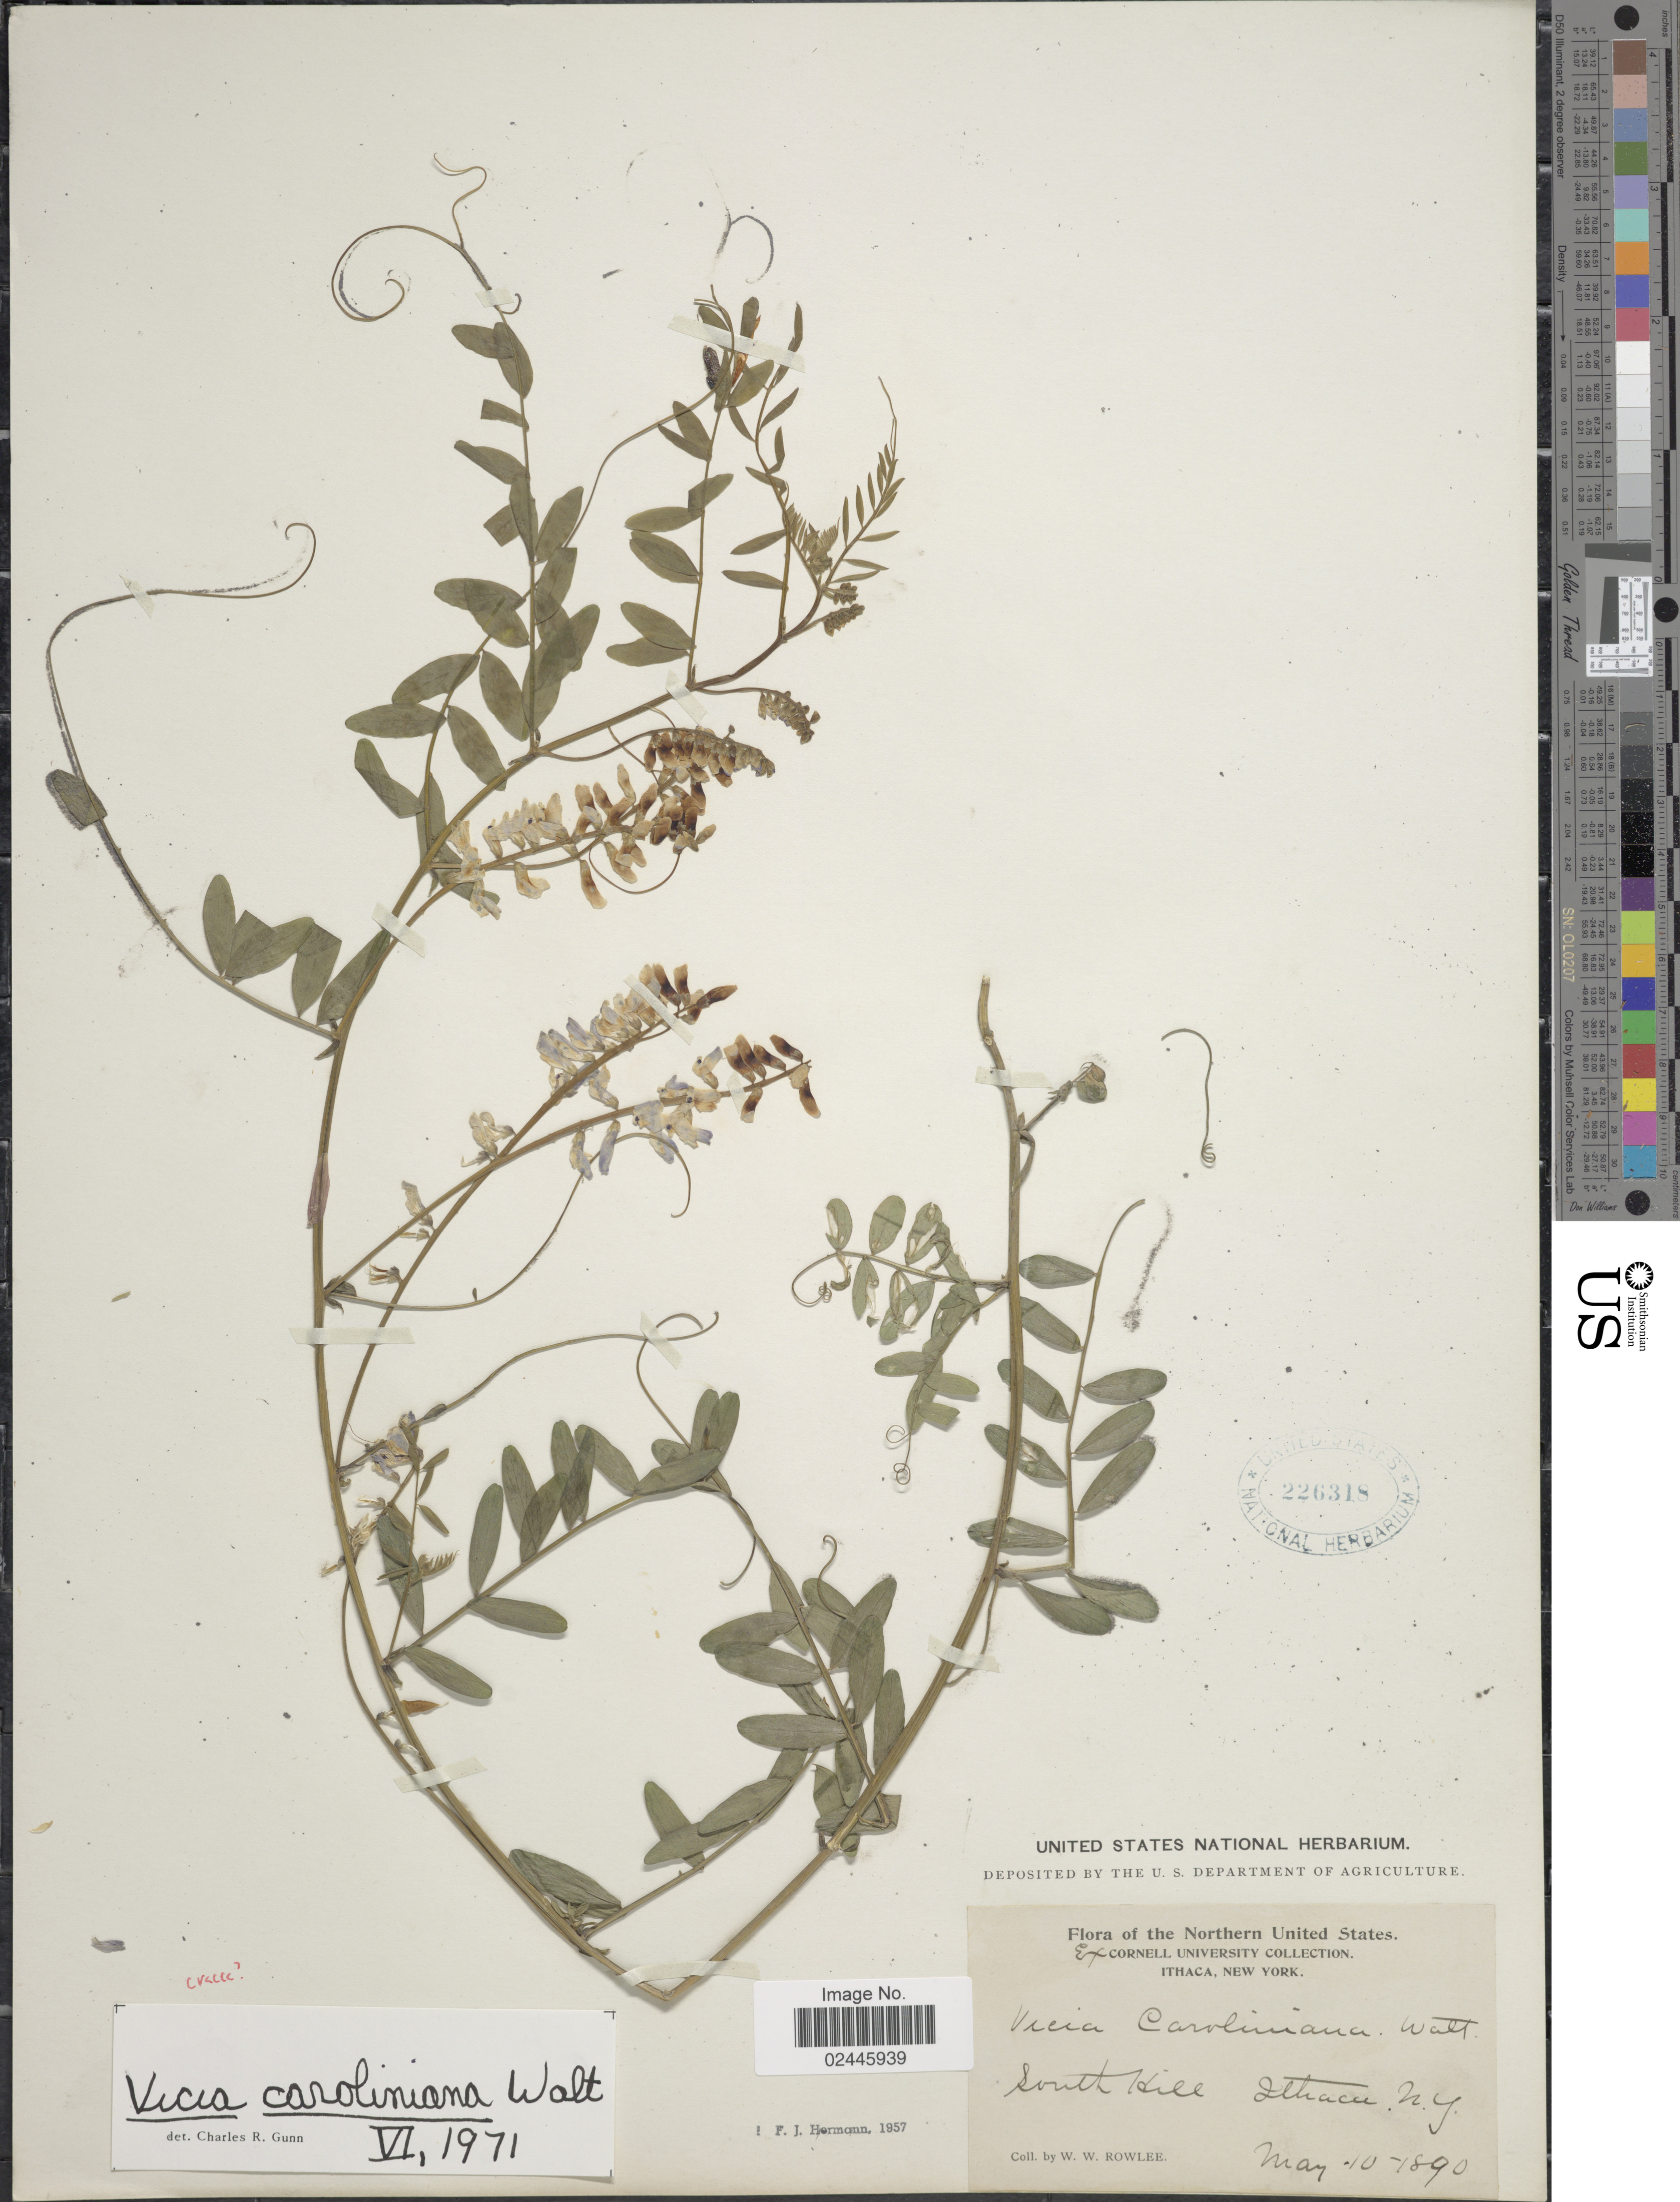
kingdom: Plantae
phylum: Tracheophyta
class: Magnoliopsida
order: Fabales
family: Fabaceae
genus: Vicia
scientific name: Vicia caroliniana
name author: Walter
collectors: W. W. Rowlee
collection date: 1890-05-10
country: United States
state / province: New York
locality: Northern United States, South Hill, Ithacu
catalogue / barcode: US 226318